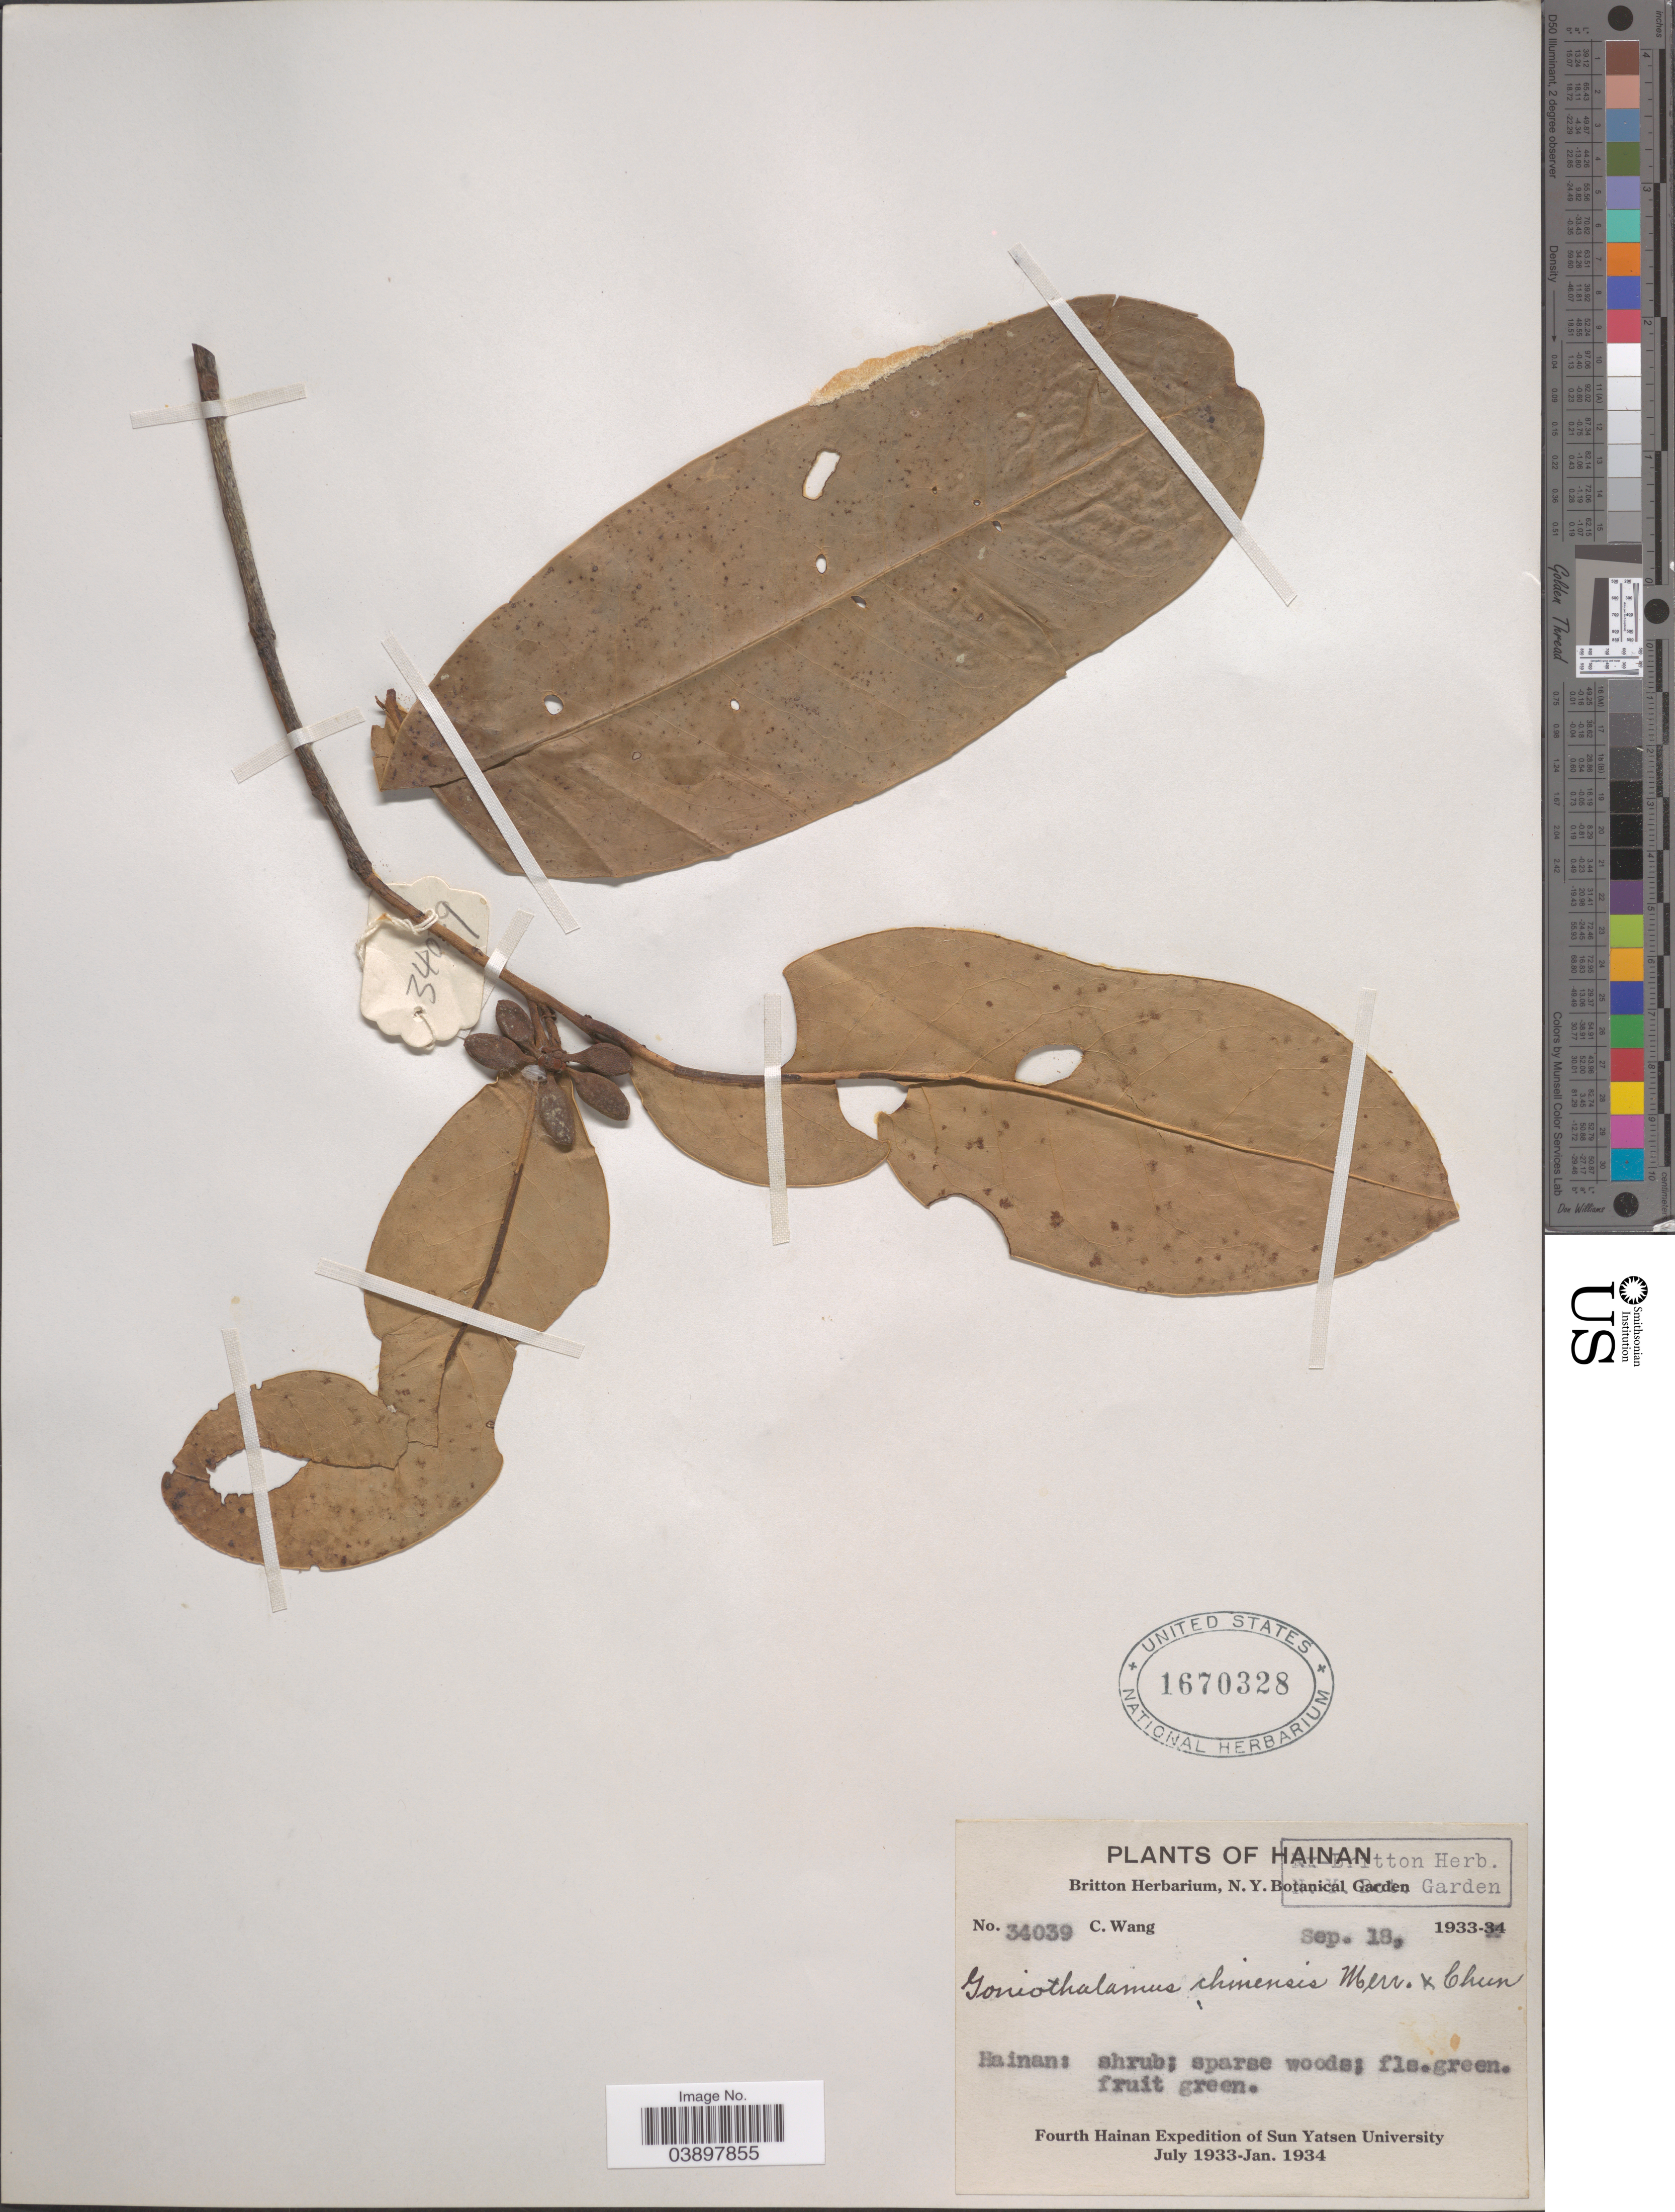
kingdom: Plantae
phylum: Tracheophyta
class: Magnoliopsida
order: Magnoliales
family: Annonaceae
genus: Goniothalamus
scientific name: Goniothalamus chinensis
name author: Merr. & Chun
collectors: C. Wang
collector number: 34039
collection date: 1933-09-18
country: China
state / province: Hainan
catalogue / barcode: US 1670328